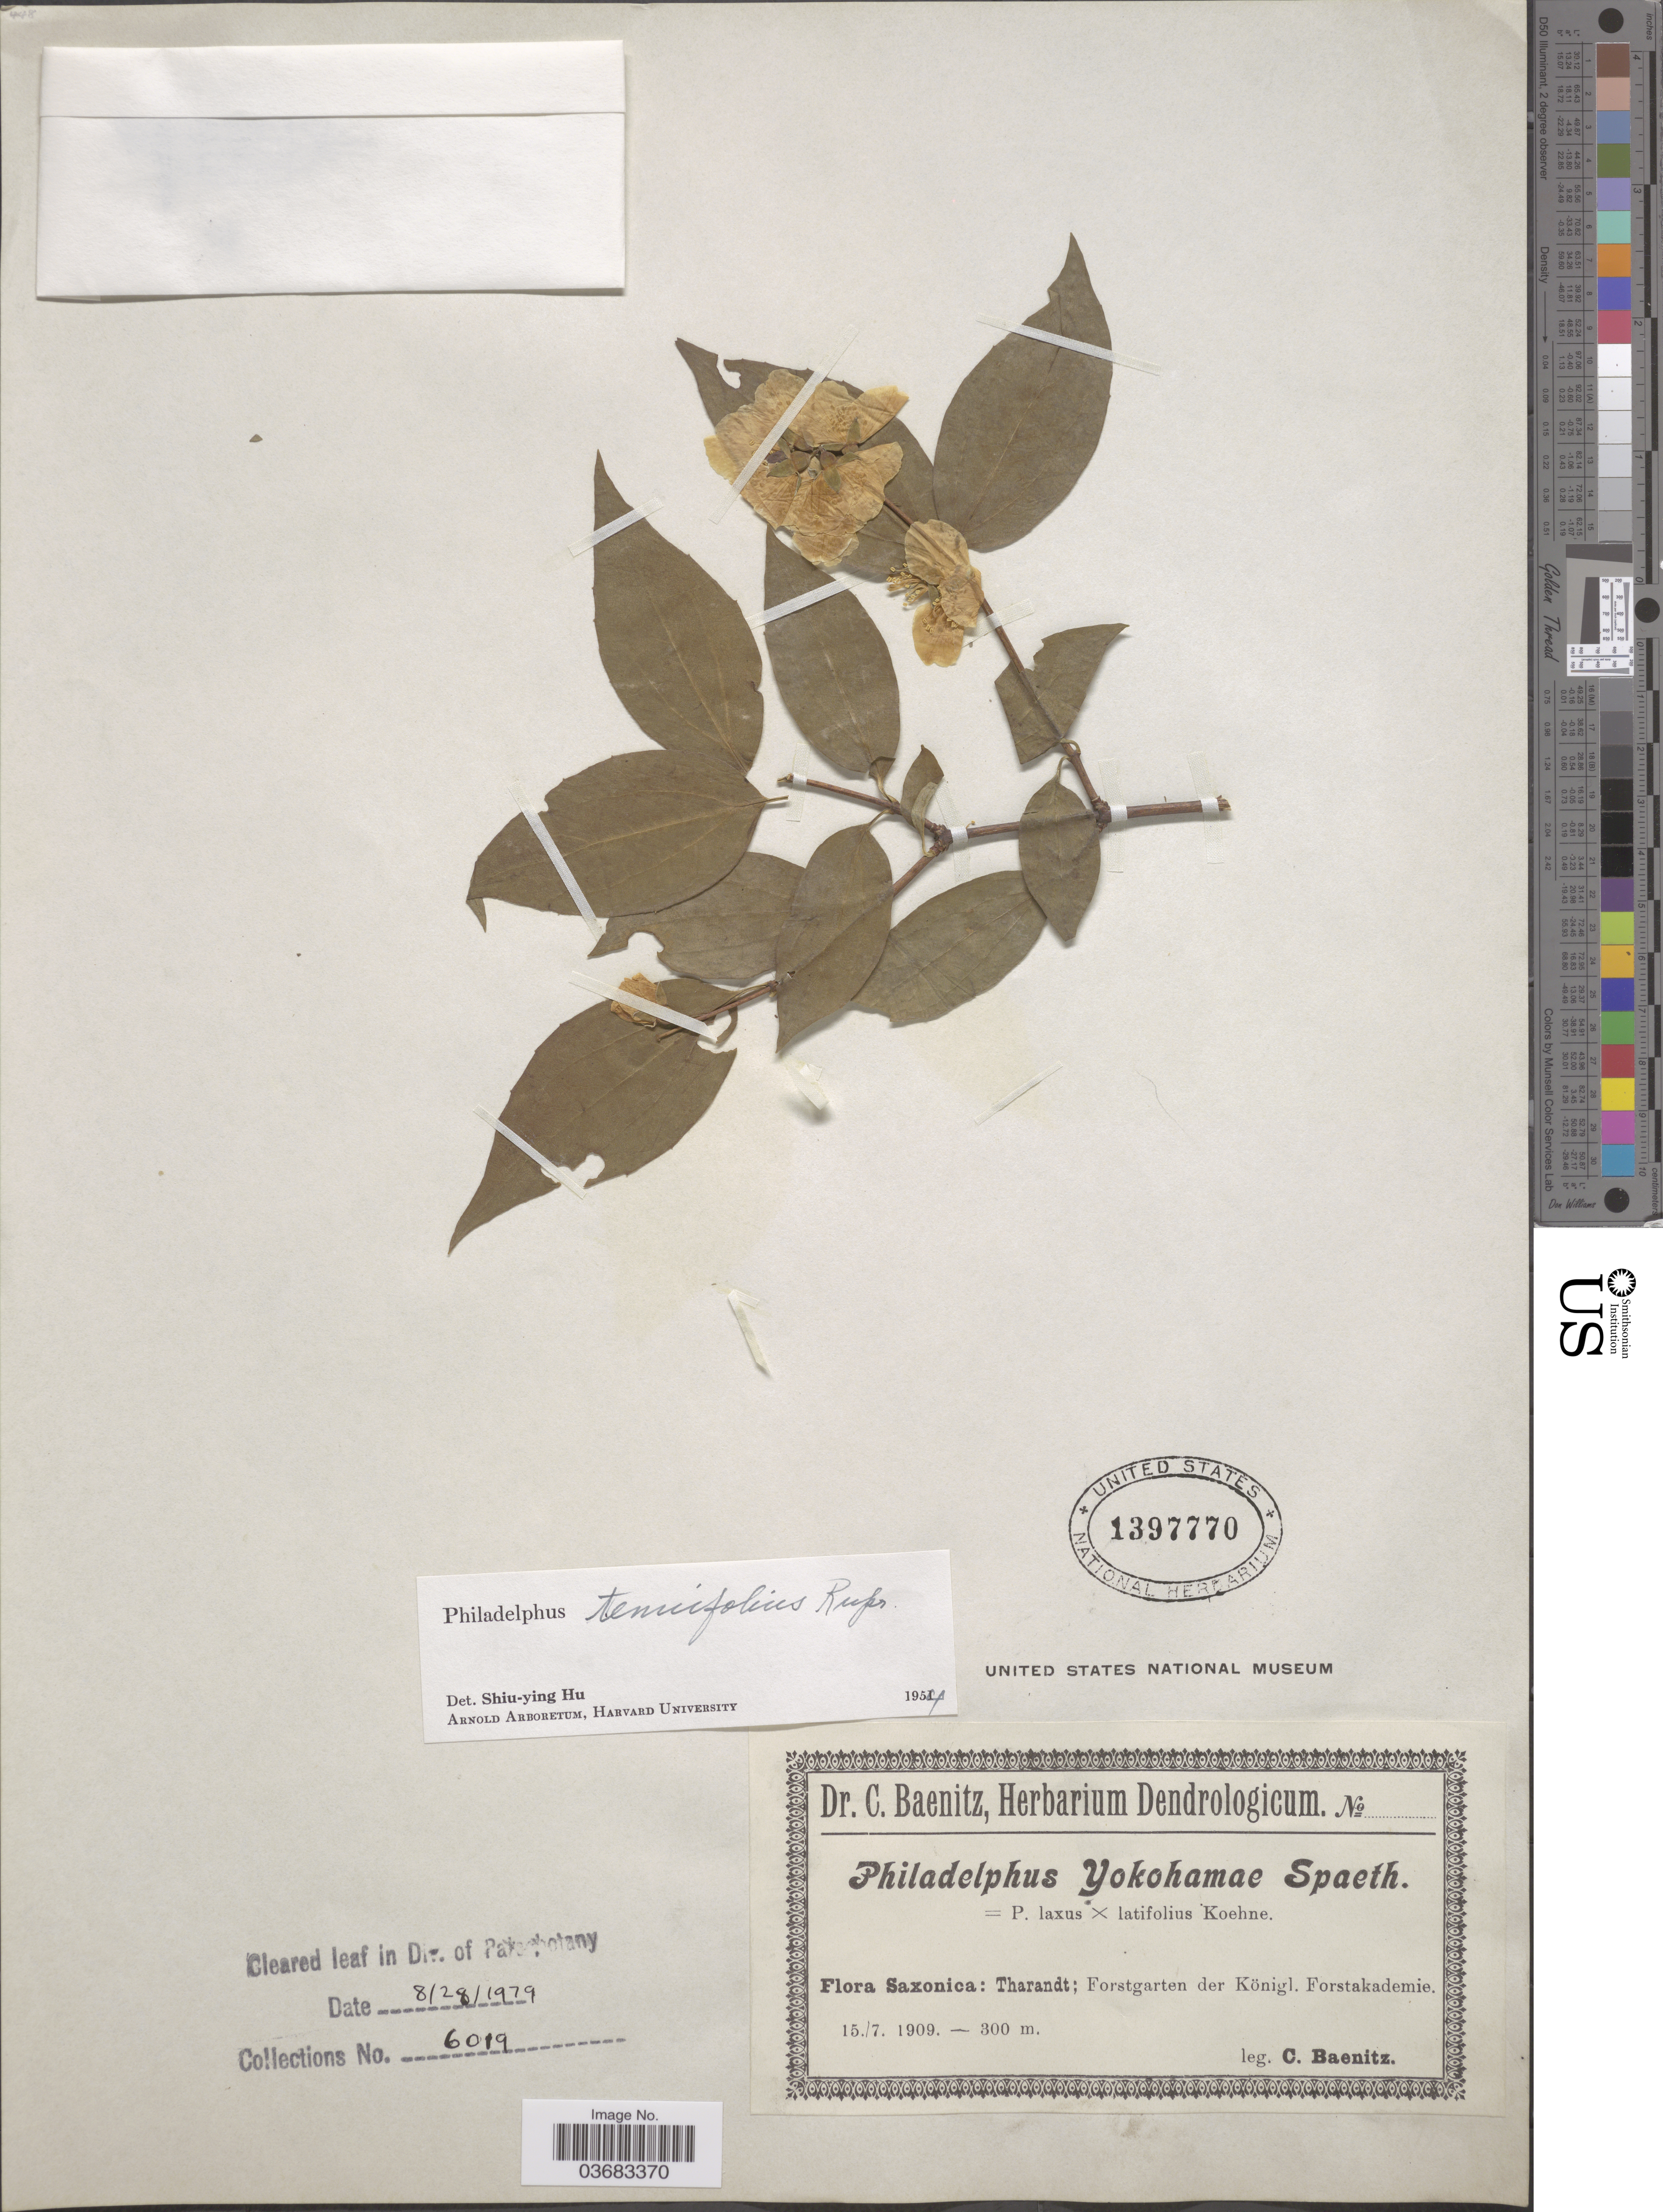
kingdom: Plantae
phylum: Tracheophyta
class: Magnoliopsida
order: Cornales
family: Hydrangeaceae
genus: Philadelphus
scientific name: Philadelphus tenuifolius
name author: Rupr.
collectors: C. G. Baenitz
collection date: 1909-07-15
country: Germany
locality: Saxonica: Tharandt: Forstgarten der Königl. Forstakademie.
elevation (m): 300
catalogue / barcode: US 1397770